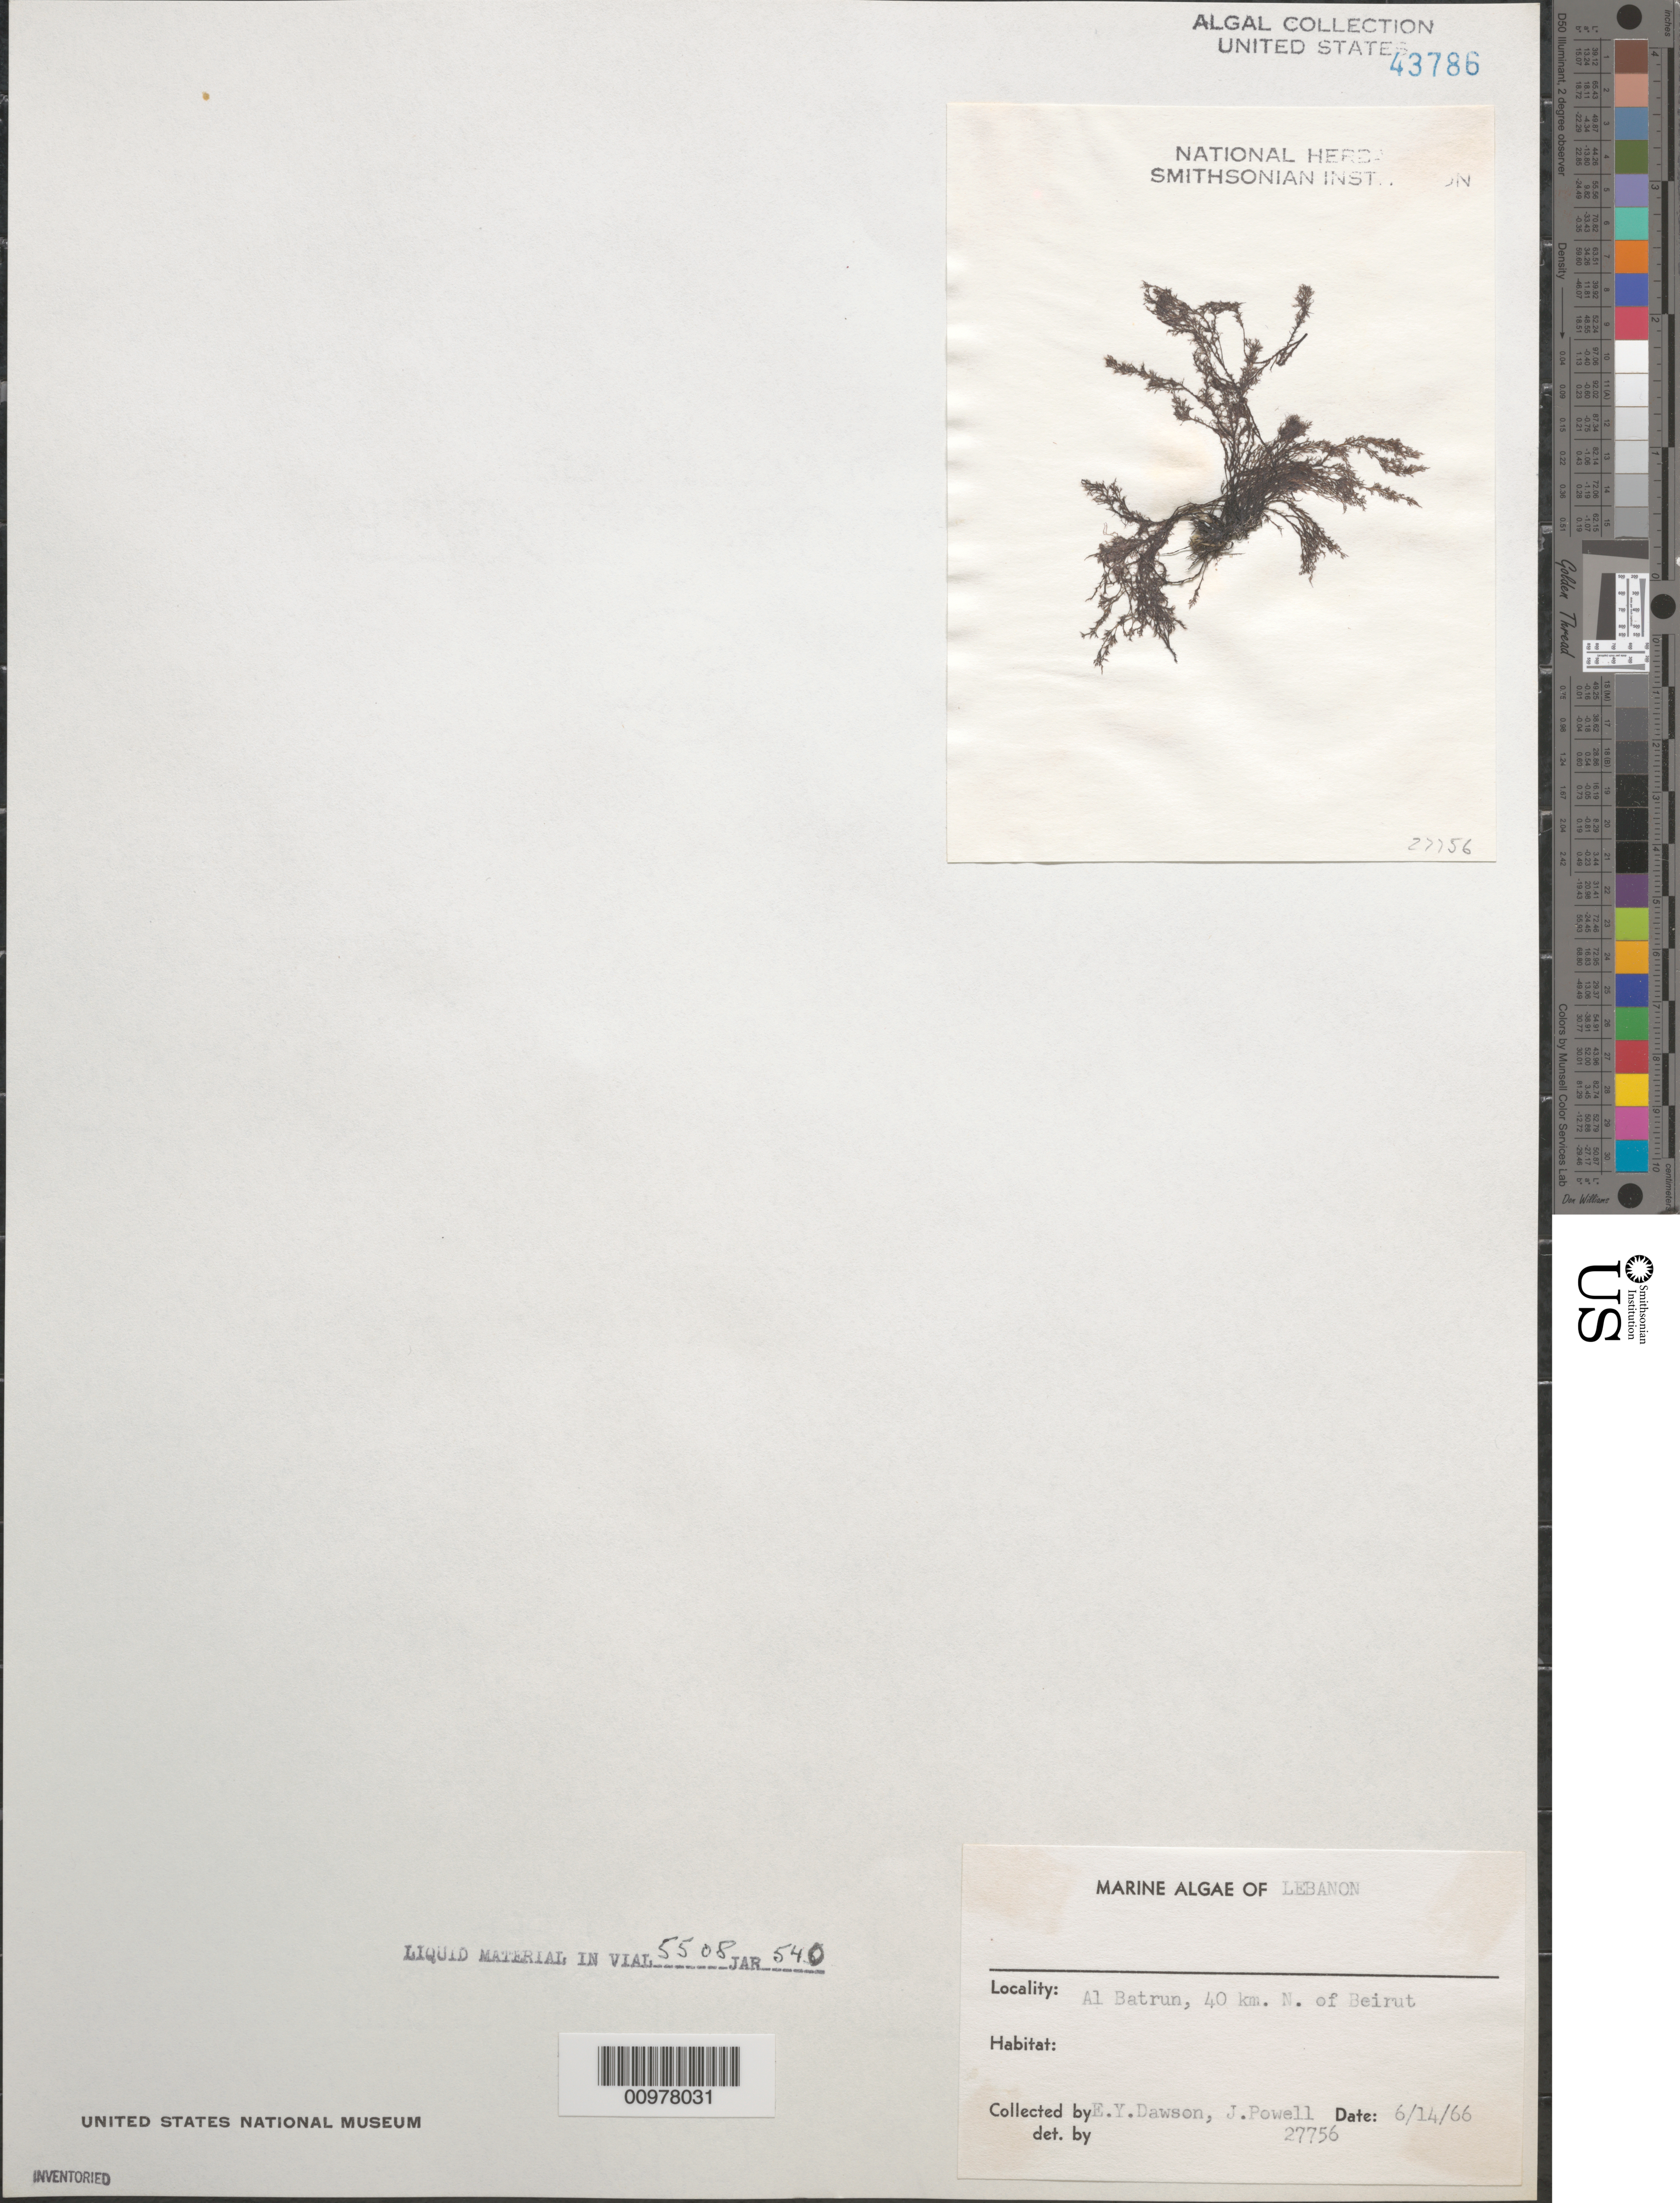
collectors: E. Y. Dawson & J. Powell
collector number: EYD 27756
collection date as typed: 14 Jun 1966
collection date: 1966-06-14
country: Lebanon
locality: Al Batrun, 40 km north of Beirut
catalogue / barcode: US 43786